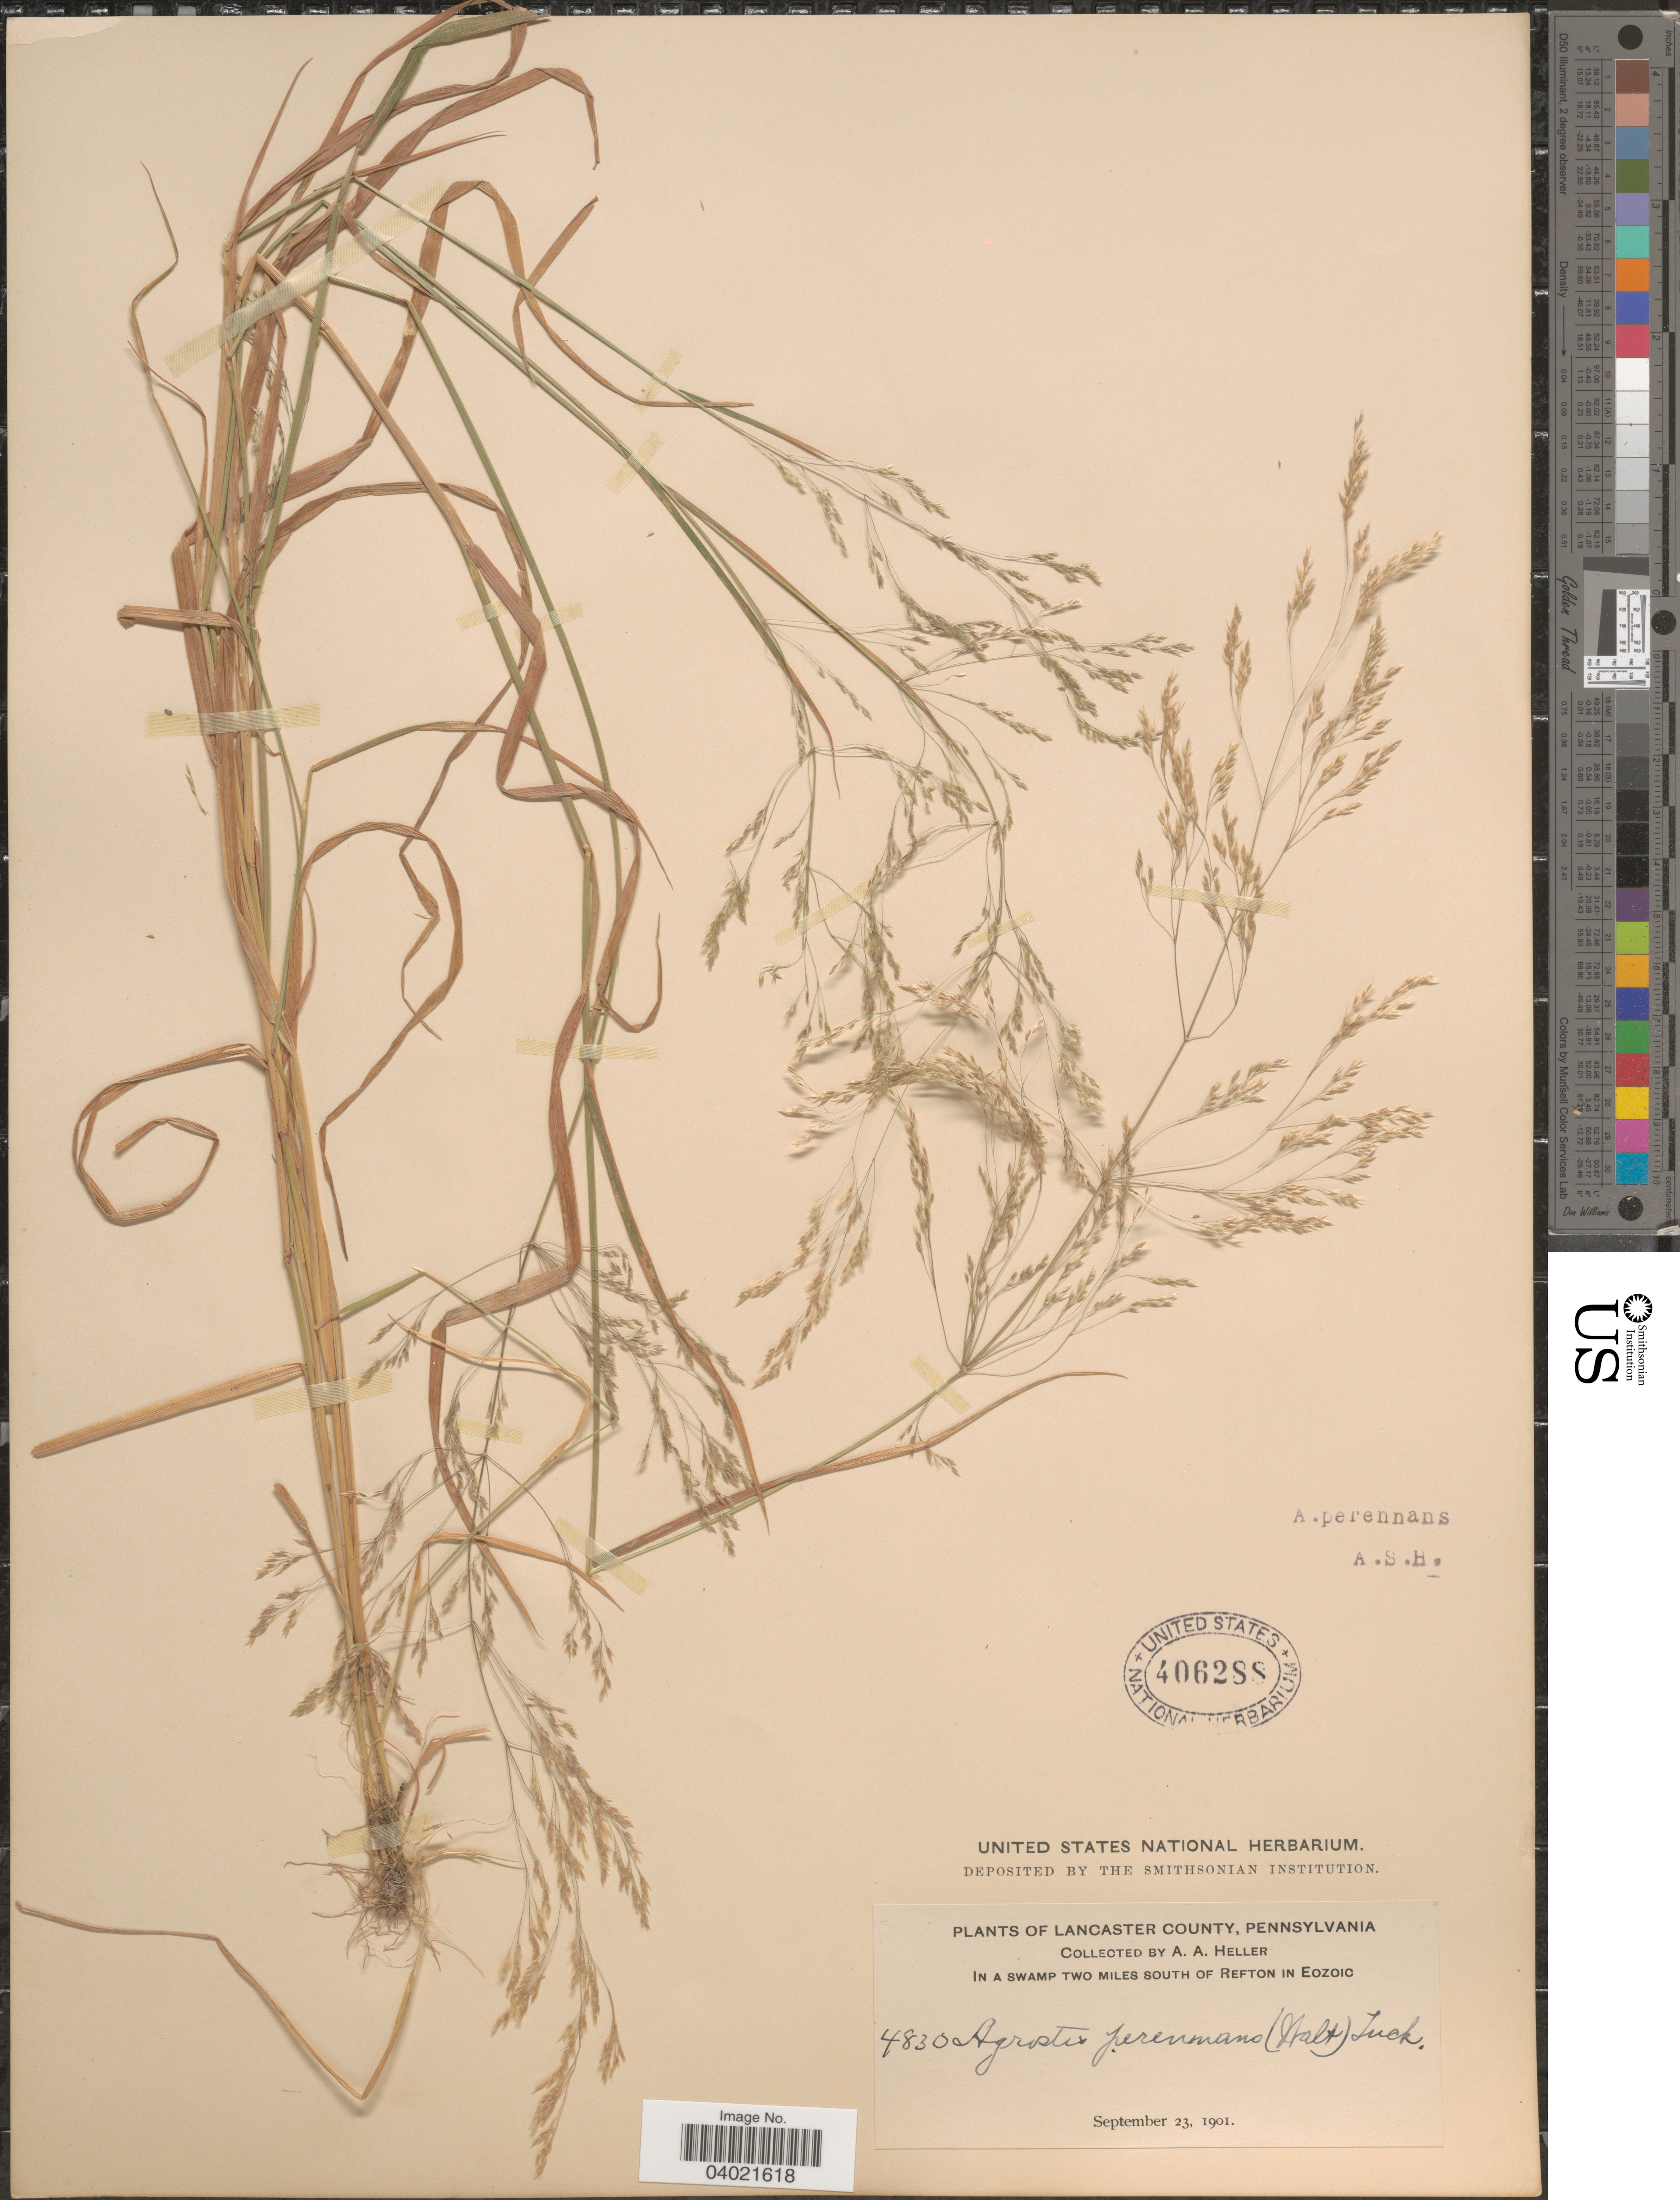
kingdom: Plantae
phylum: Tracheophyta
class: Liliopsida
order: Poales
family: Poaceae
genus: Agrostis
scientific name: Agrostis perennans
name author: (Walter) Tuck.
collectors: A. A. Heller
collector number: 4830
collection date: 1901-09-23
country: United States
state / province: Pennsylvania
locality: Lancaster County. In a swamp two miles south of Refton in Eozoic.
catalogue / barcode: US 406288